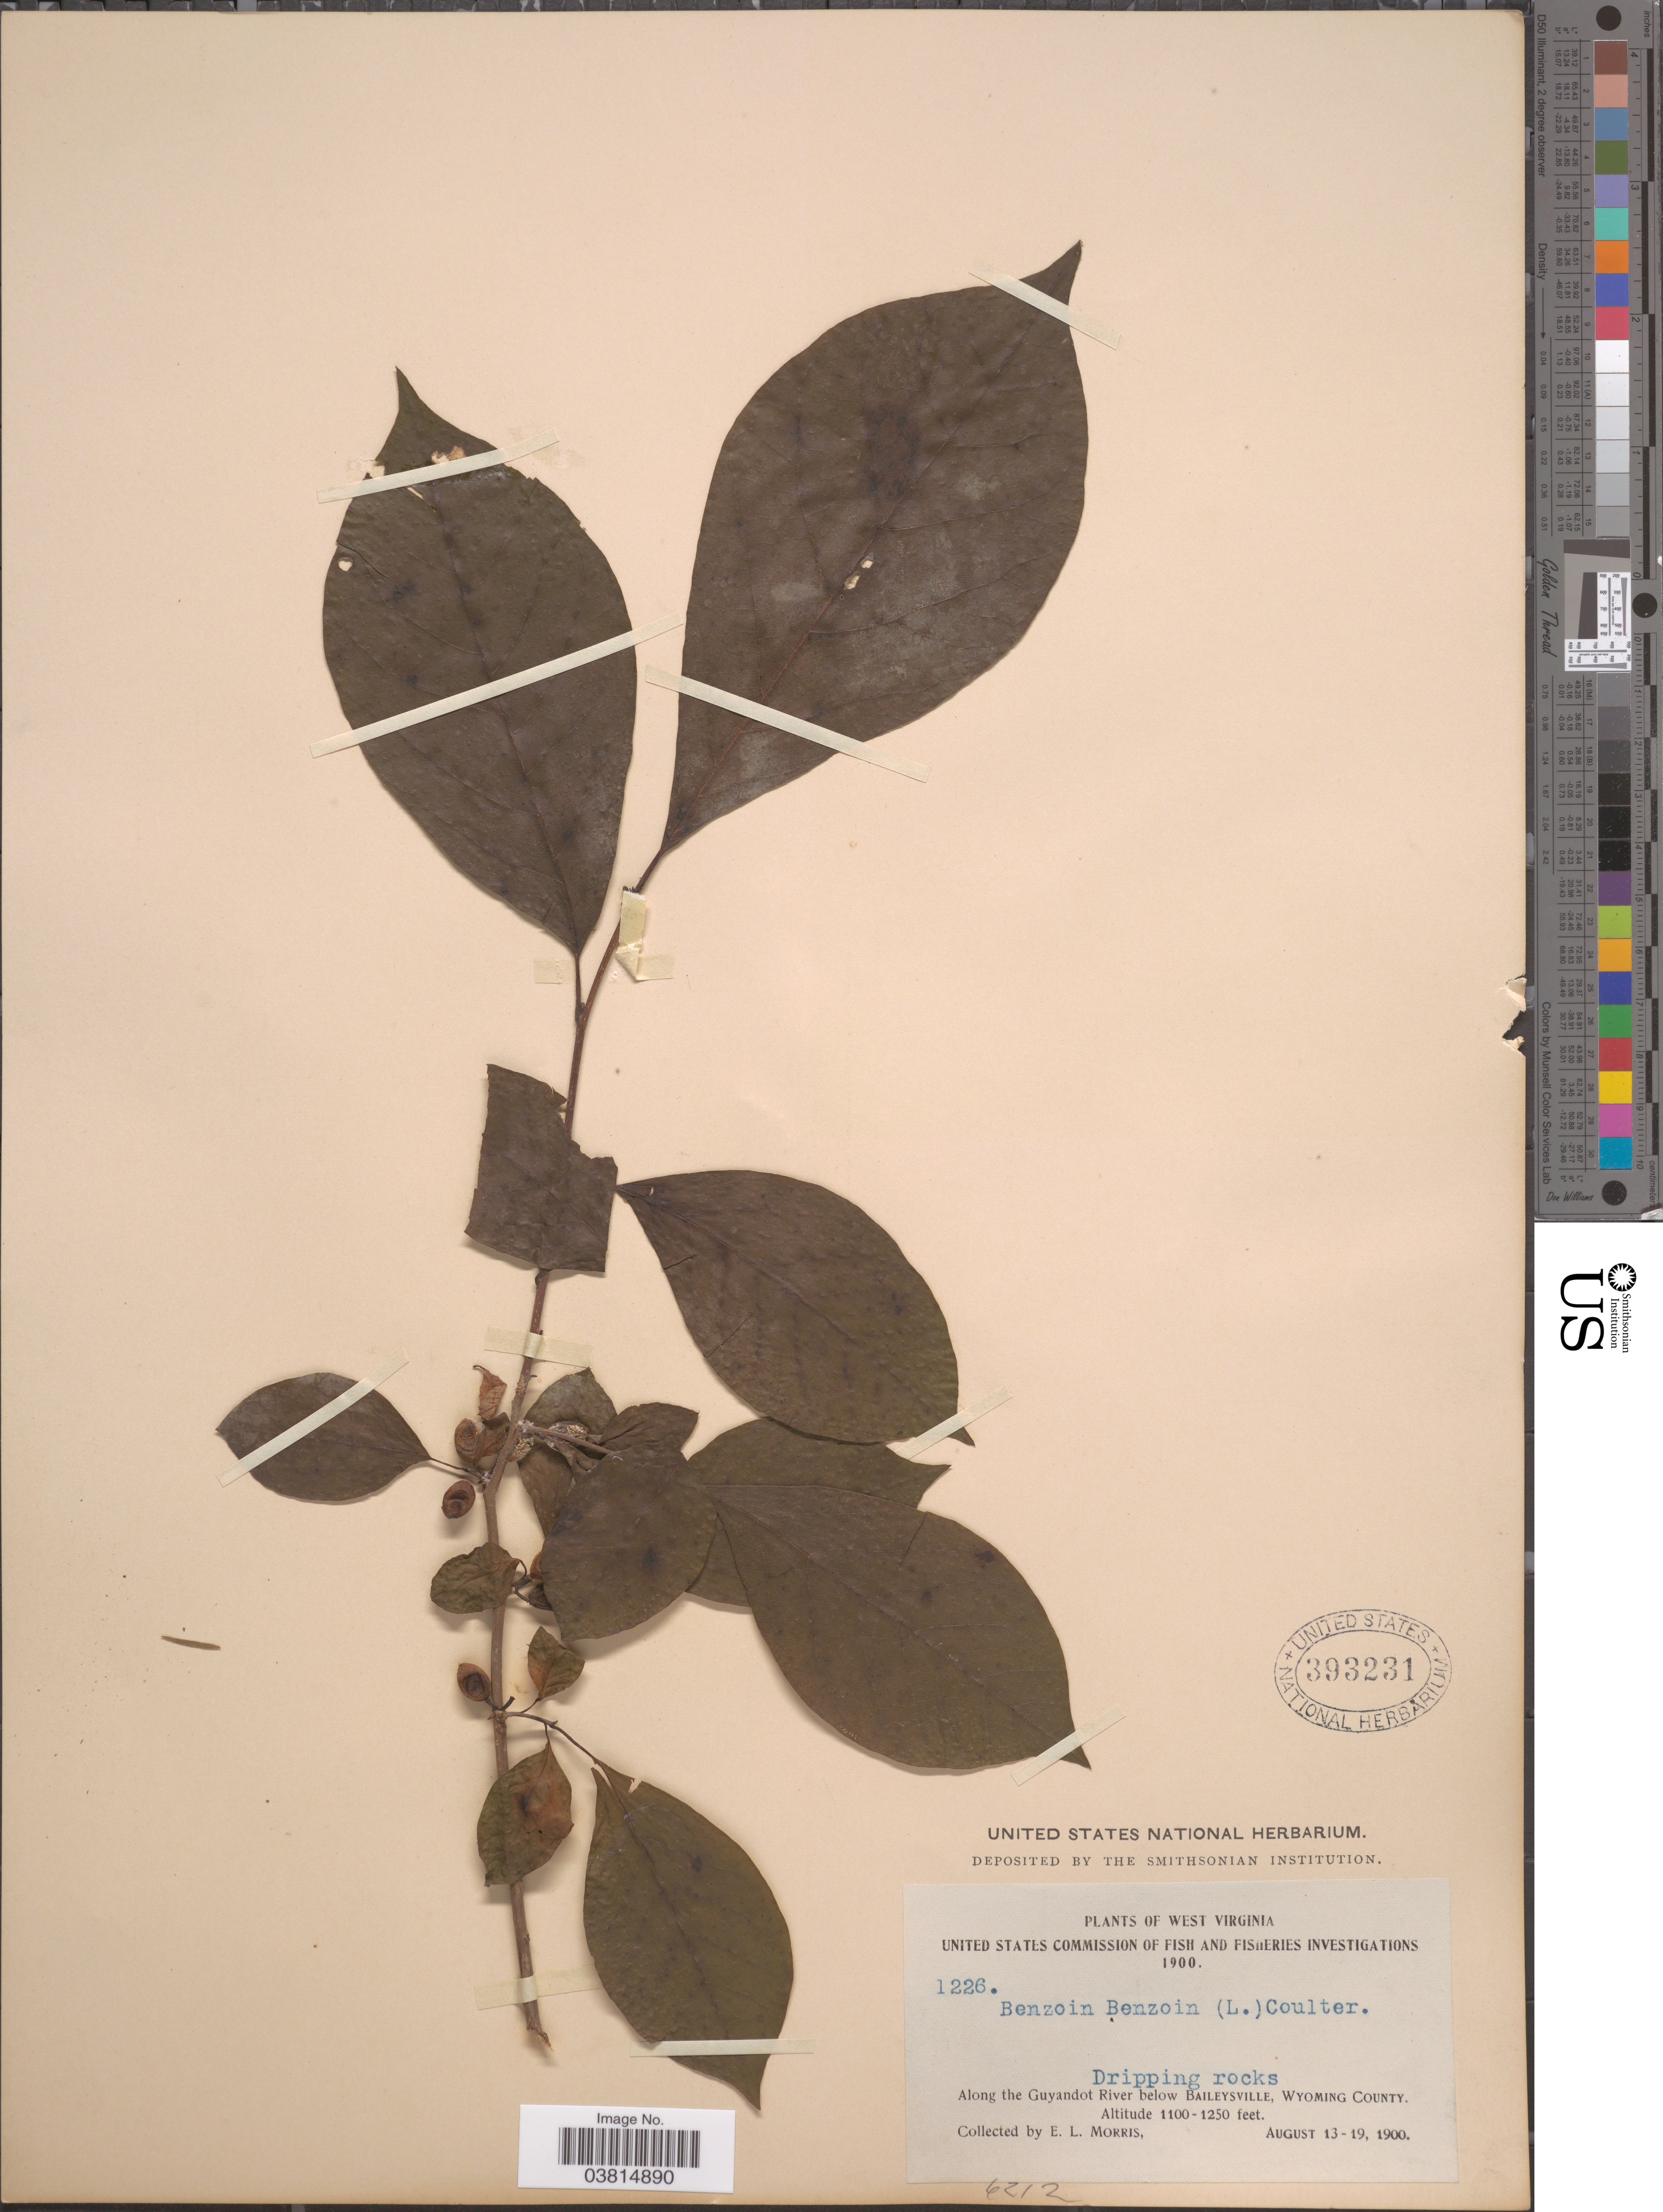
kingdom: Plantae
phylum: Tracheophyta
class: Magnoliopsida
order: Laurales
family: Lauraceae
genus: Lindera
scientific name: Lindera benzoin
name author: (L.) Blume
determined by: Strong, Mark T., (BOT), Smithsonian Institution - National Museum of Natural History (UNITED STATES)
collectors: E. Morris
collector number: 1226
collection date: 1900-08-13/1900-08-19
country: United States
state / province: West Virginia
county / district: Wyoming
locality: Along the Guyandot River below Baileysville, Wyoming County.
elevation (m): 335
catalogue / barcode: US 393231